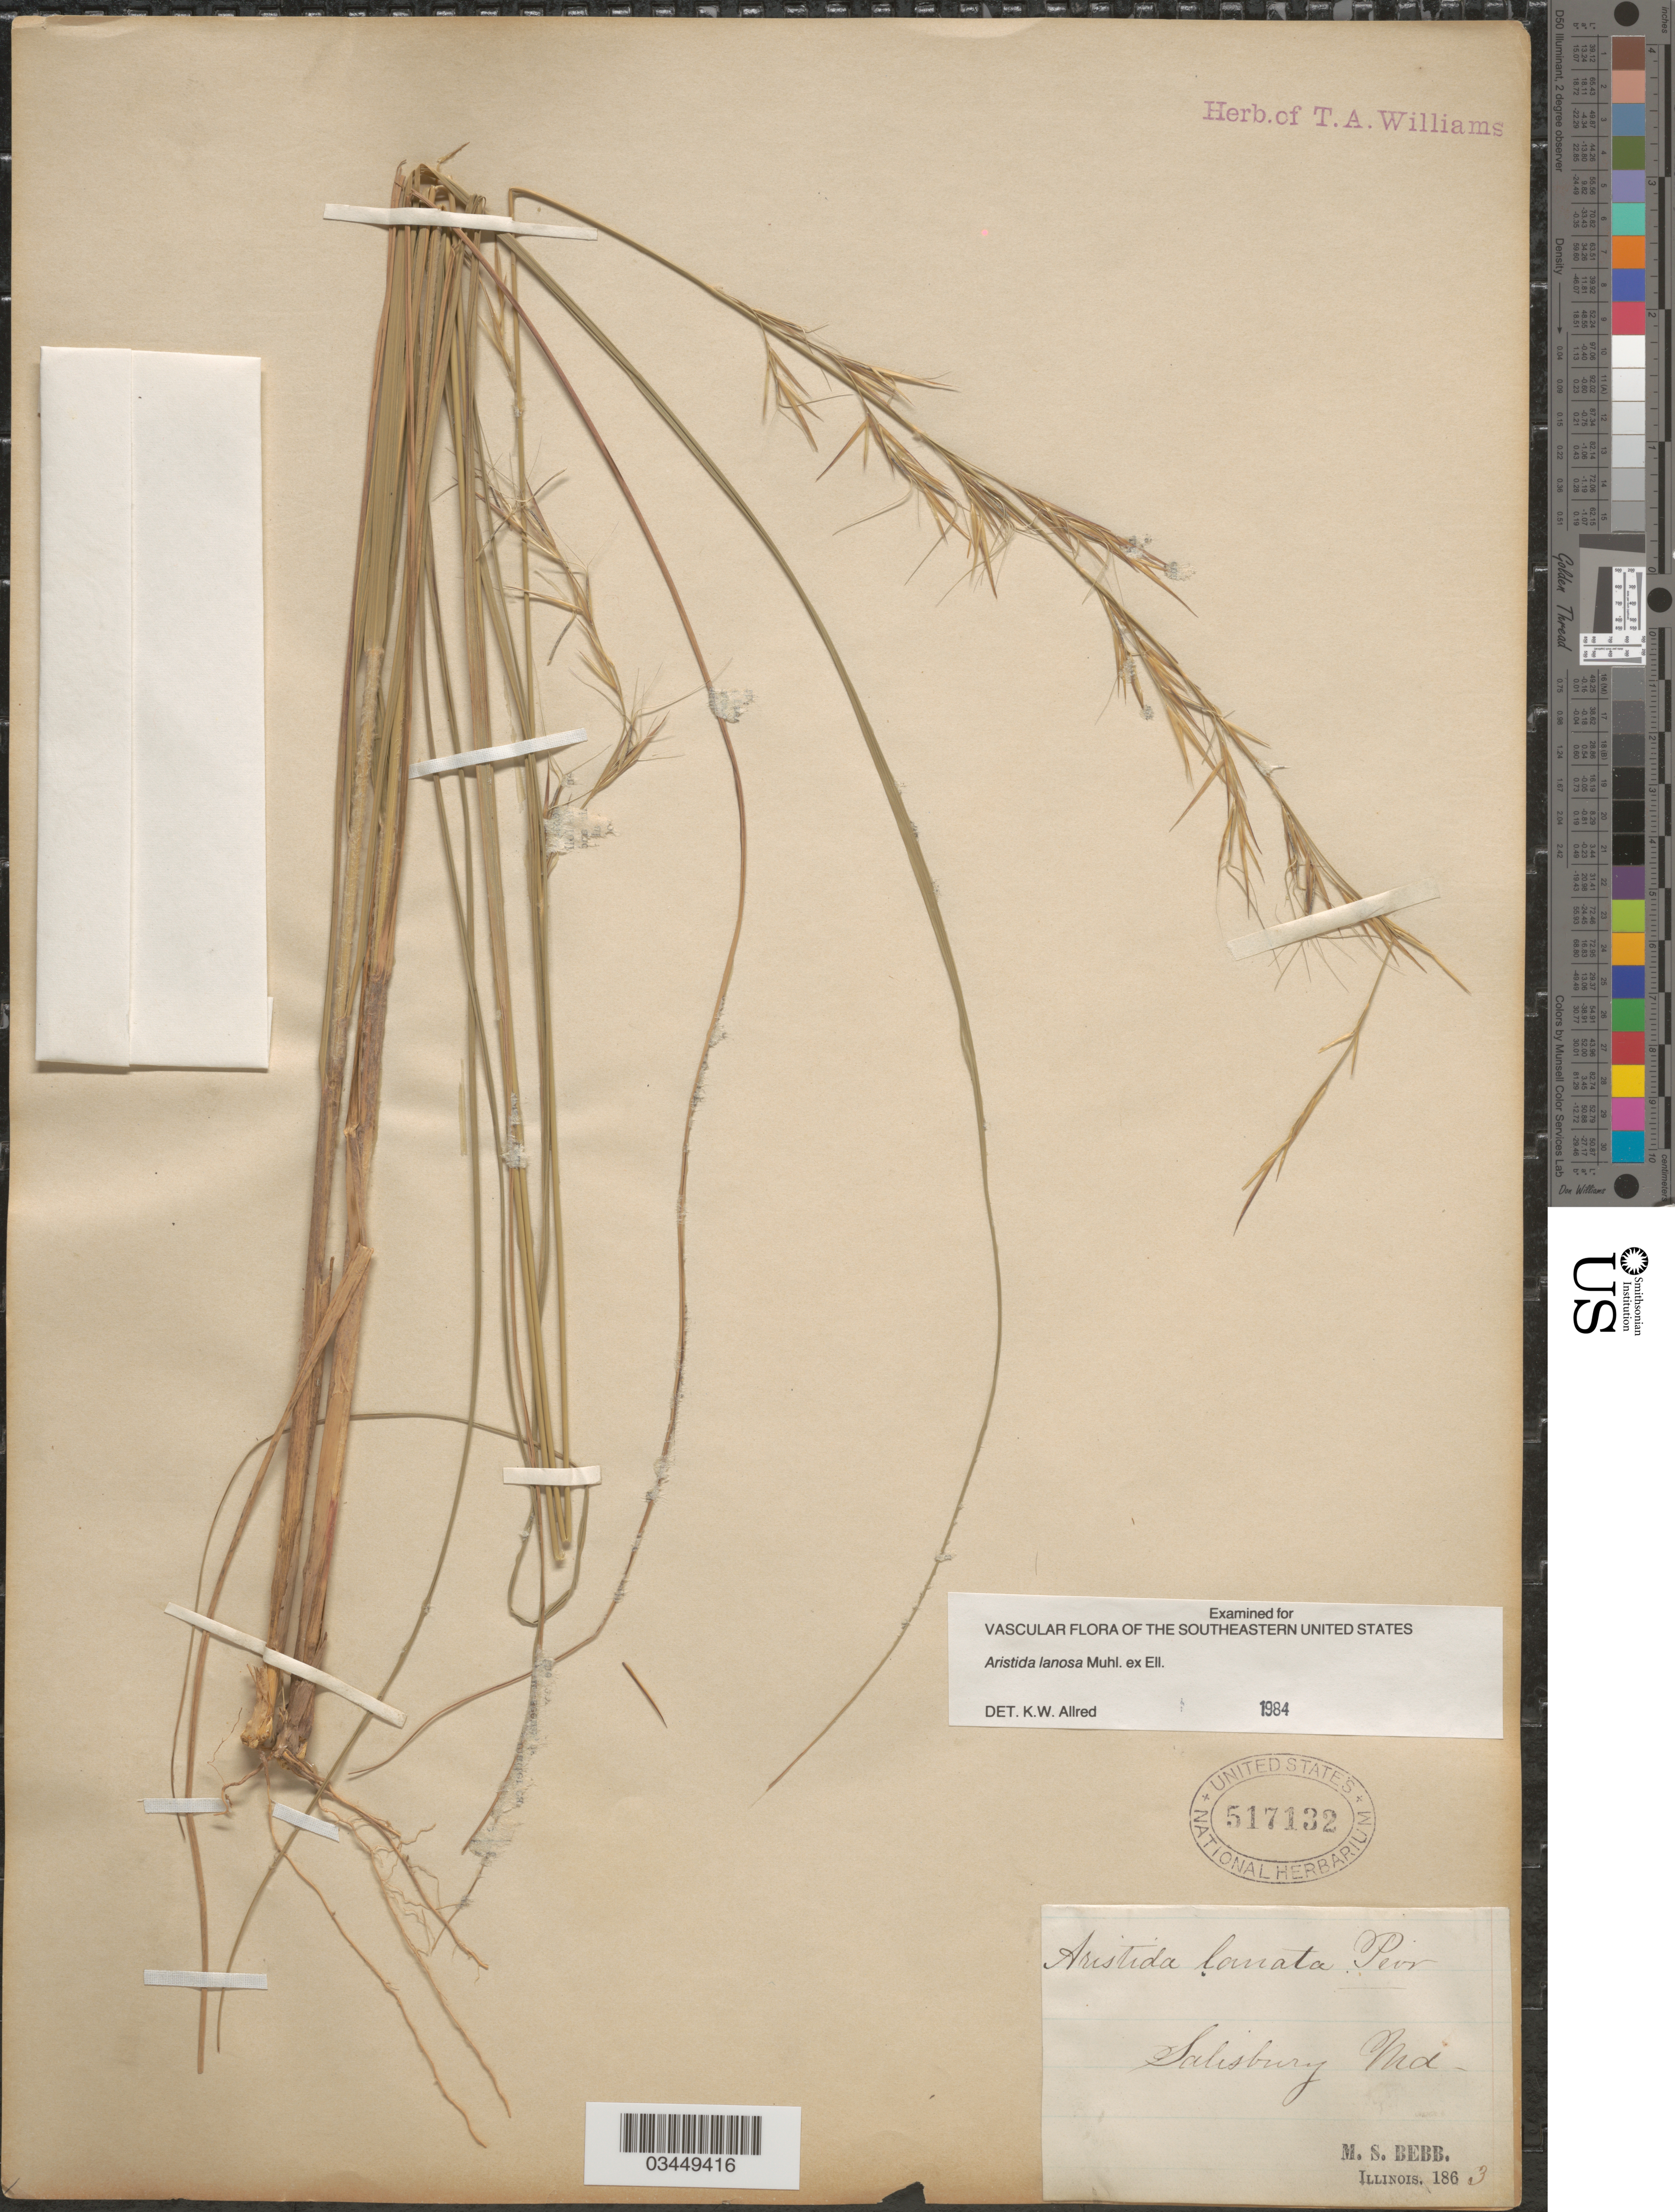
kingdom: Plantae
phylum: Tracheophyta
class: Liliopsida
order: Poales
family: Poaceae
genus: Aristida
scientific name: Aristida lanosa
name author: Muhl.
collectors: M. Bebb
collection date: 1863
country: United States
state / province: Maryland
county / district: Wicomico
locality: Salisbury.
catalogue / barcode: US 517132